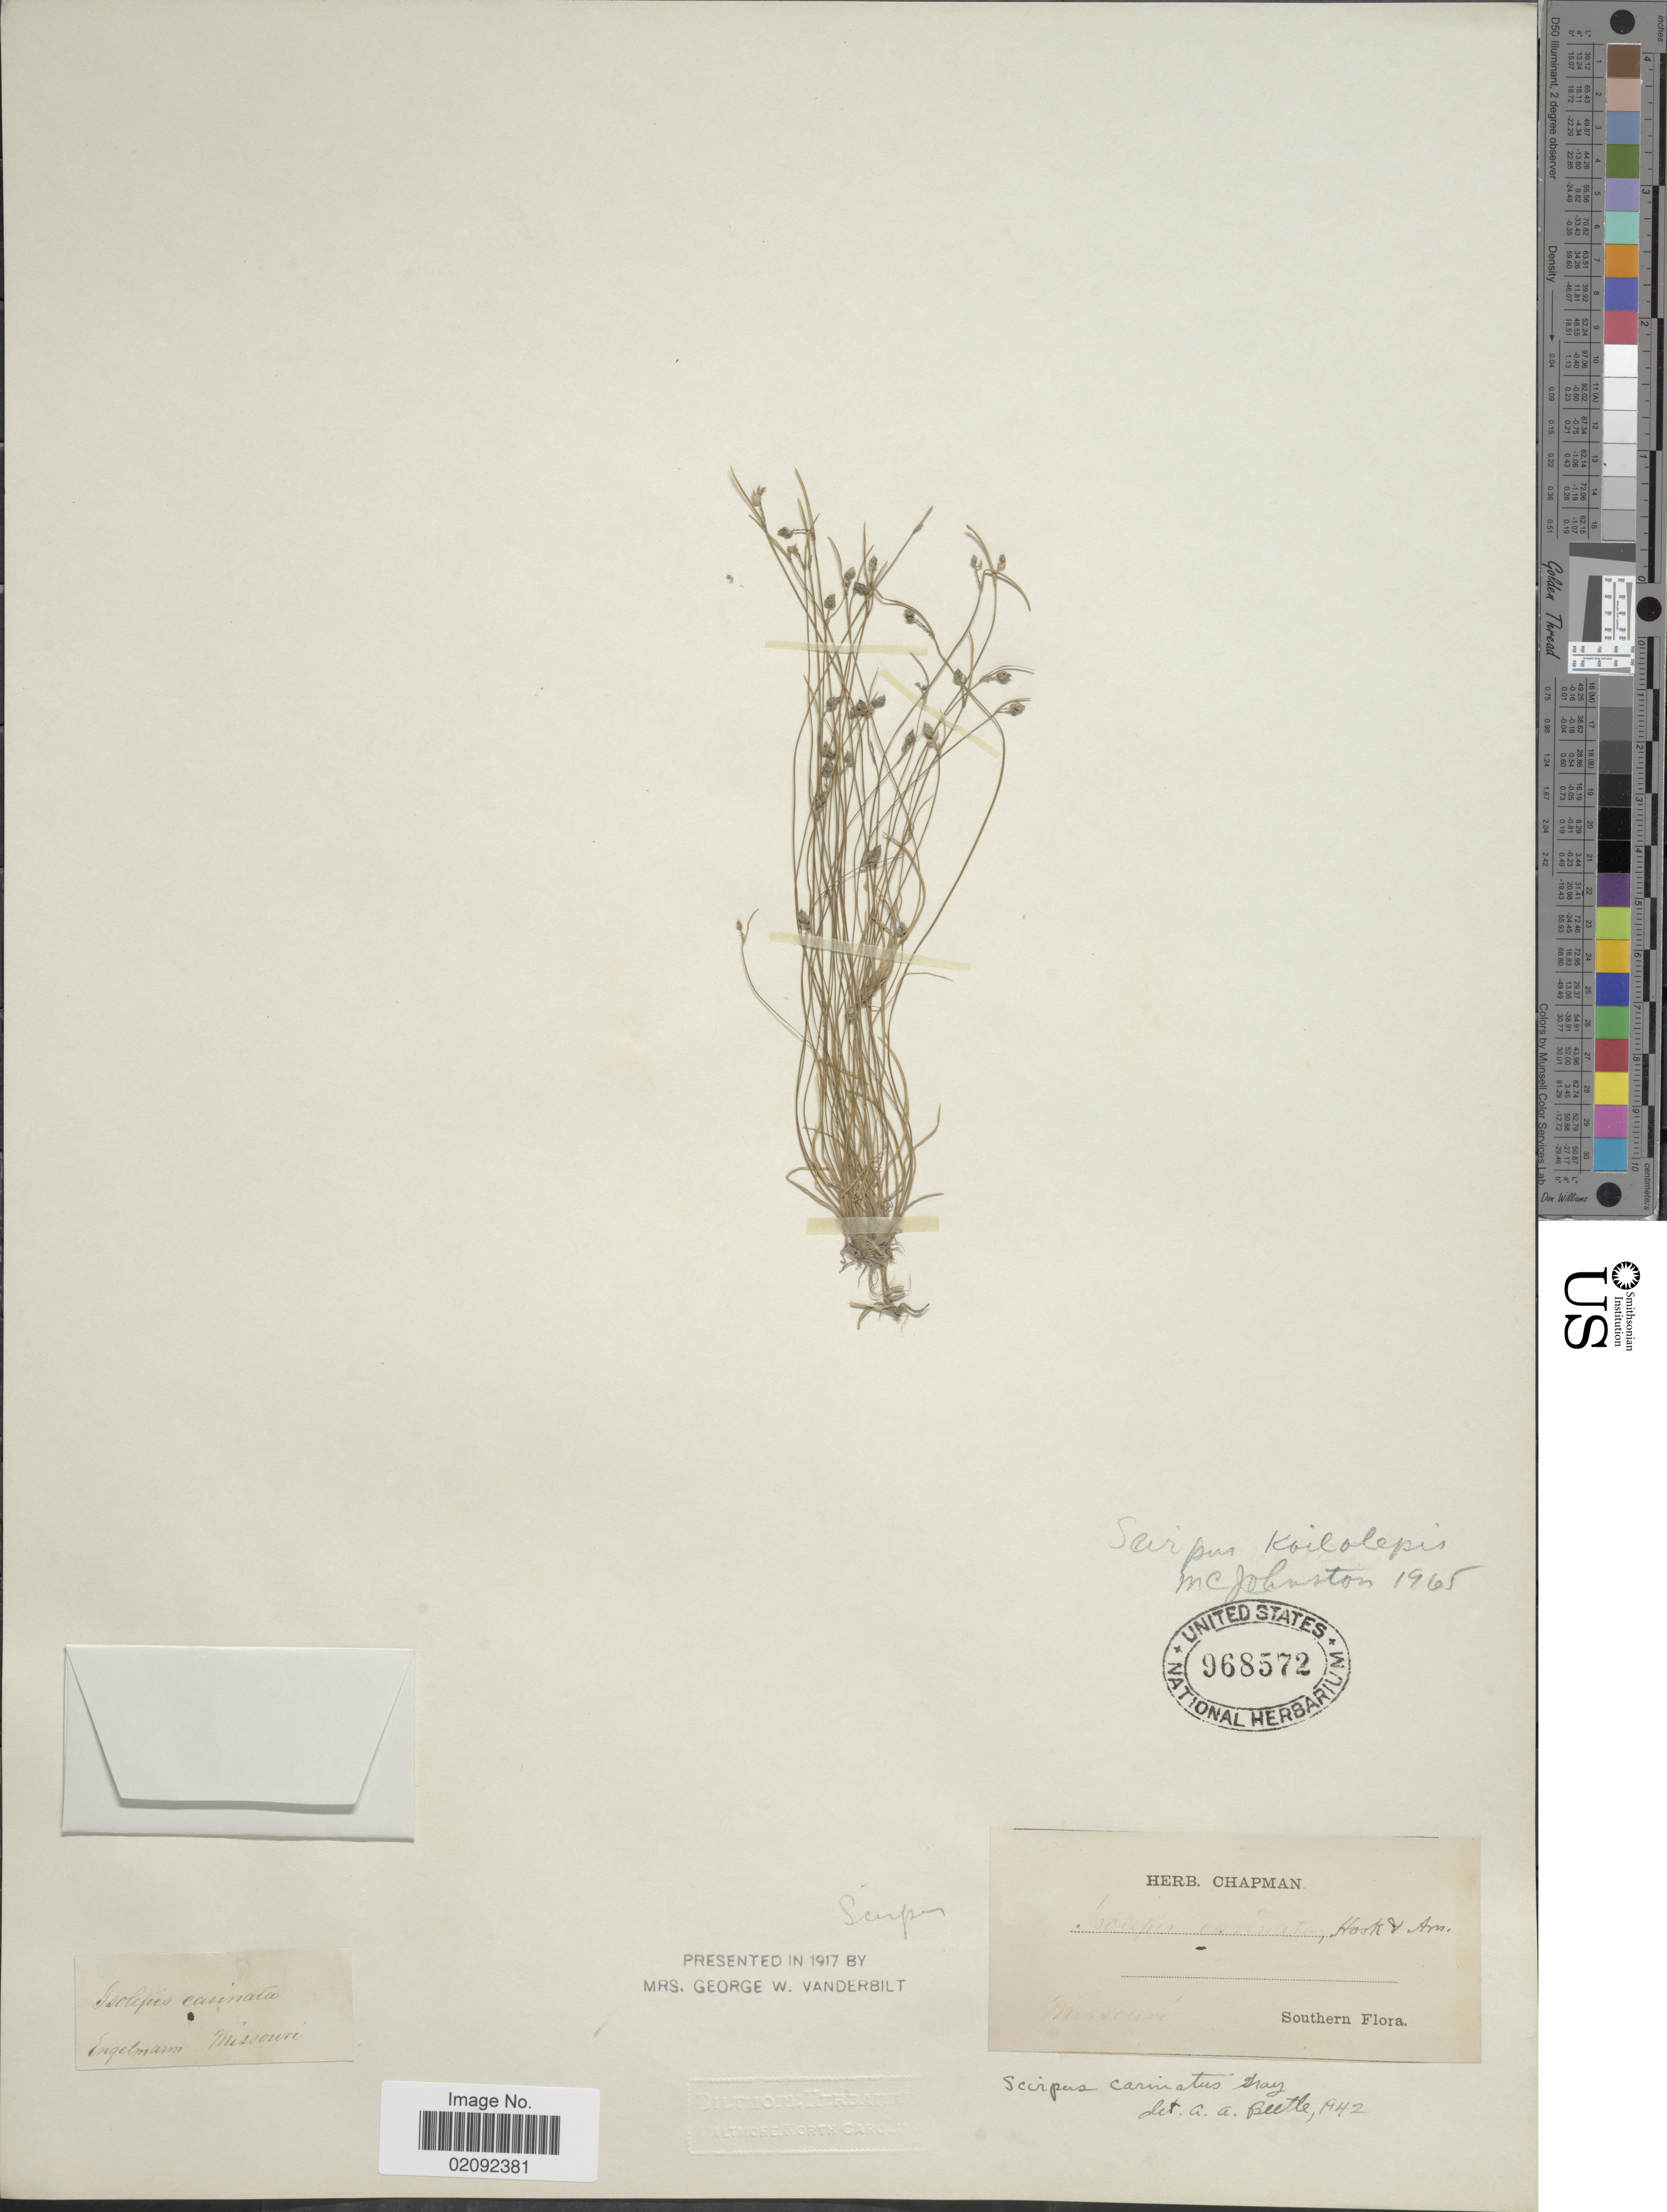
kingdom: Plantae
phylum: Tracheophyta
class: Liliopsida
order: Poales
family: Cyperaceae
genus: Isolepis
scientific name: Isolepis carinata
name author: Hook. & Arn. ex Torr.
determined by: Strong, M. T., (US), Smithsonian Institution - National Museum of Natural History (UNITED STATES)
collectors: -- Engelmann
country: United States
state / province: Missouri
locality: Southern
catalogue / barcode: US 968572